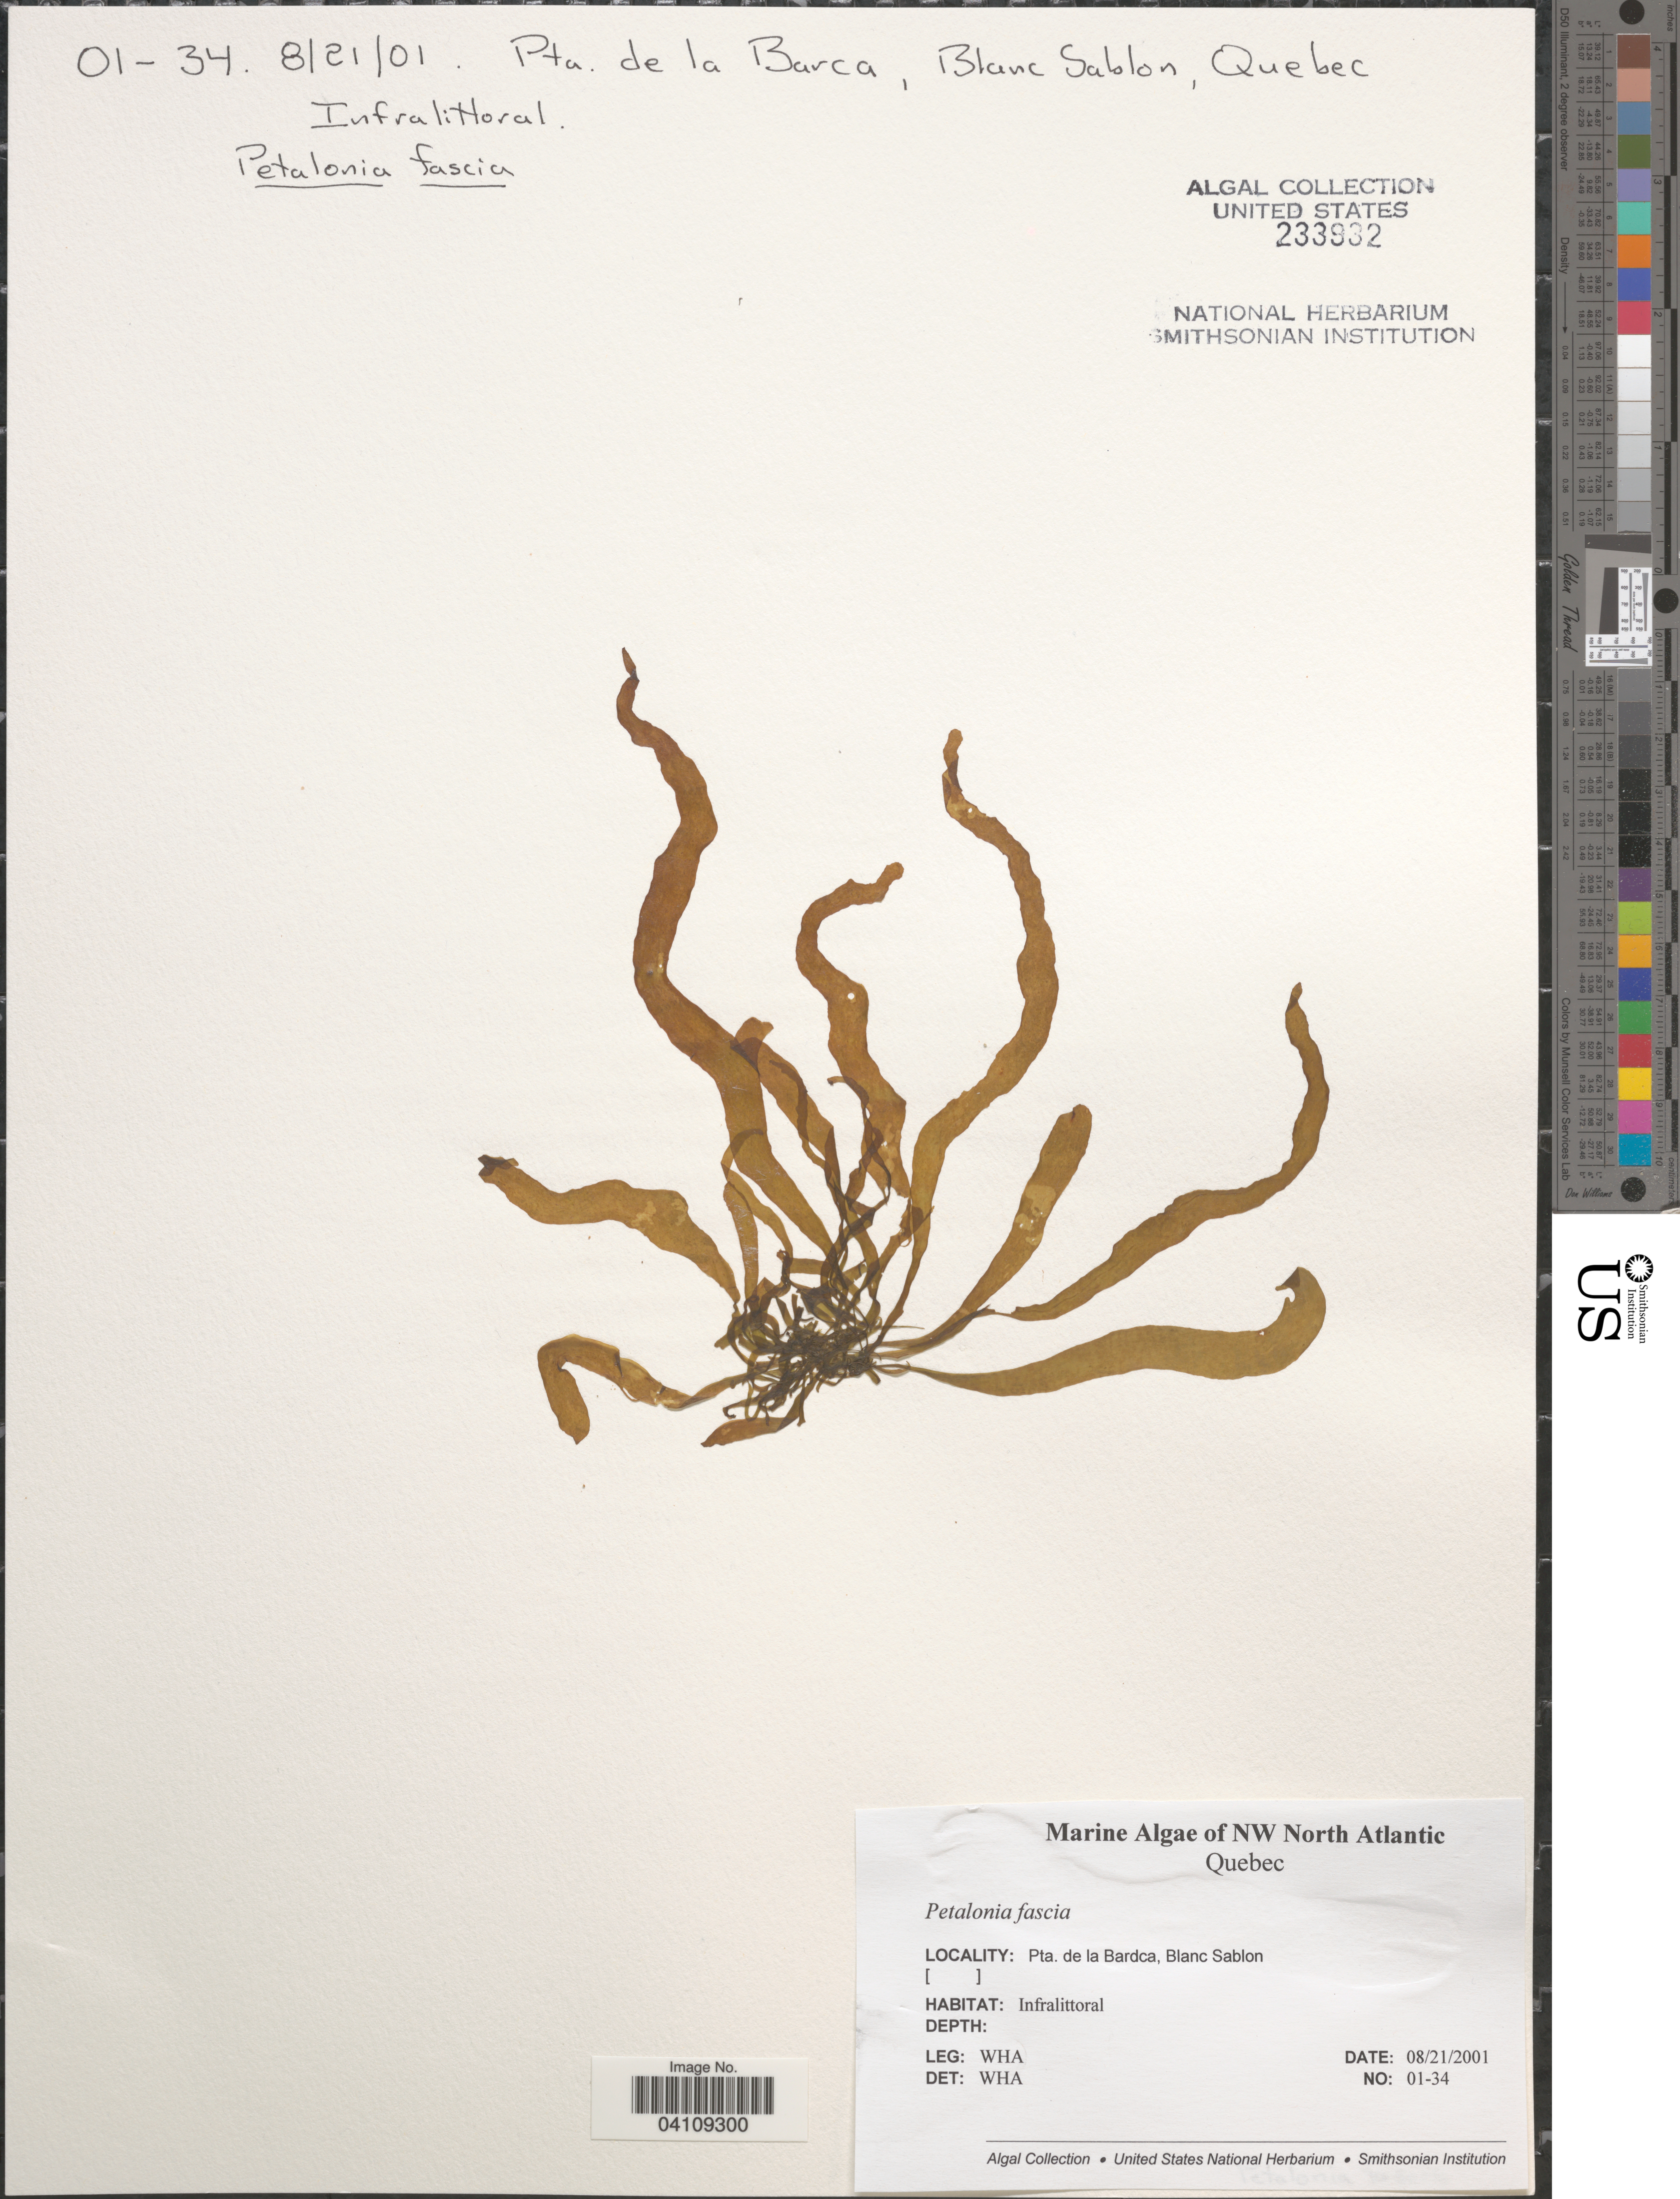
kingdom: Chromista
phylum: Ochrophyta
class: Phaeophyceae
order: Scytosiphonales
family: Scytosiphonaceae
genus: Petalonia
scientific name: Petalonia fascia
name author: (O.F. Müller) Kuntze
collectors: W. H. Adey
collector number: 01-34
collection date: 2001-08-21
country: Canada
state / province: Quebec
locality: NW North Atlantic. Pta. de la Bardca, Blanc Sablon.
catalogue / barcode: US 233932